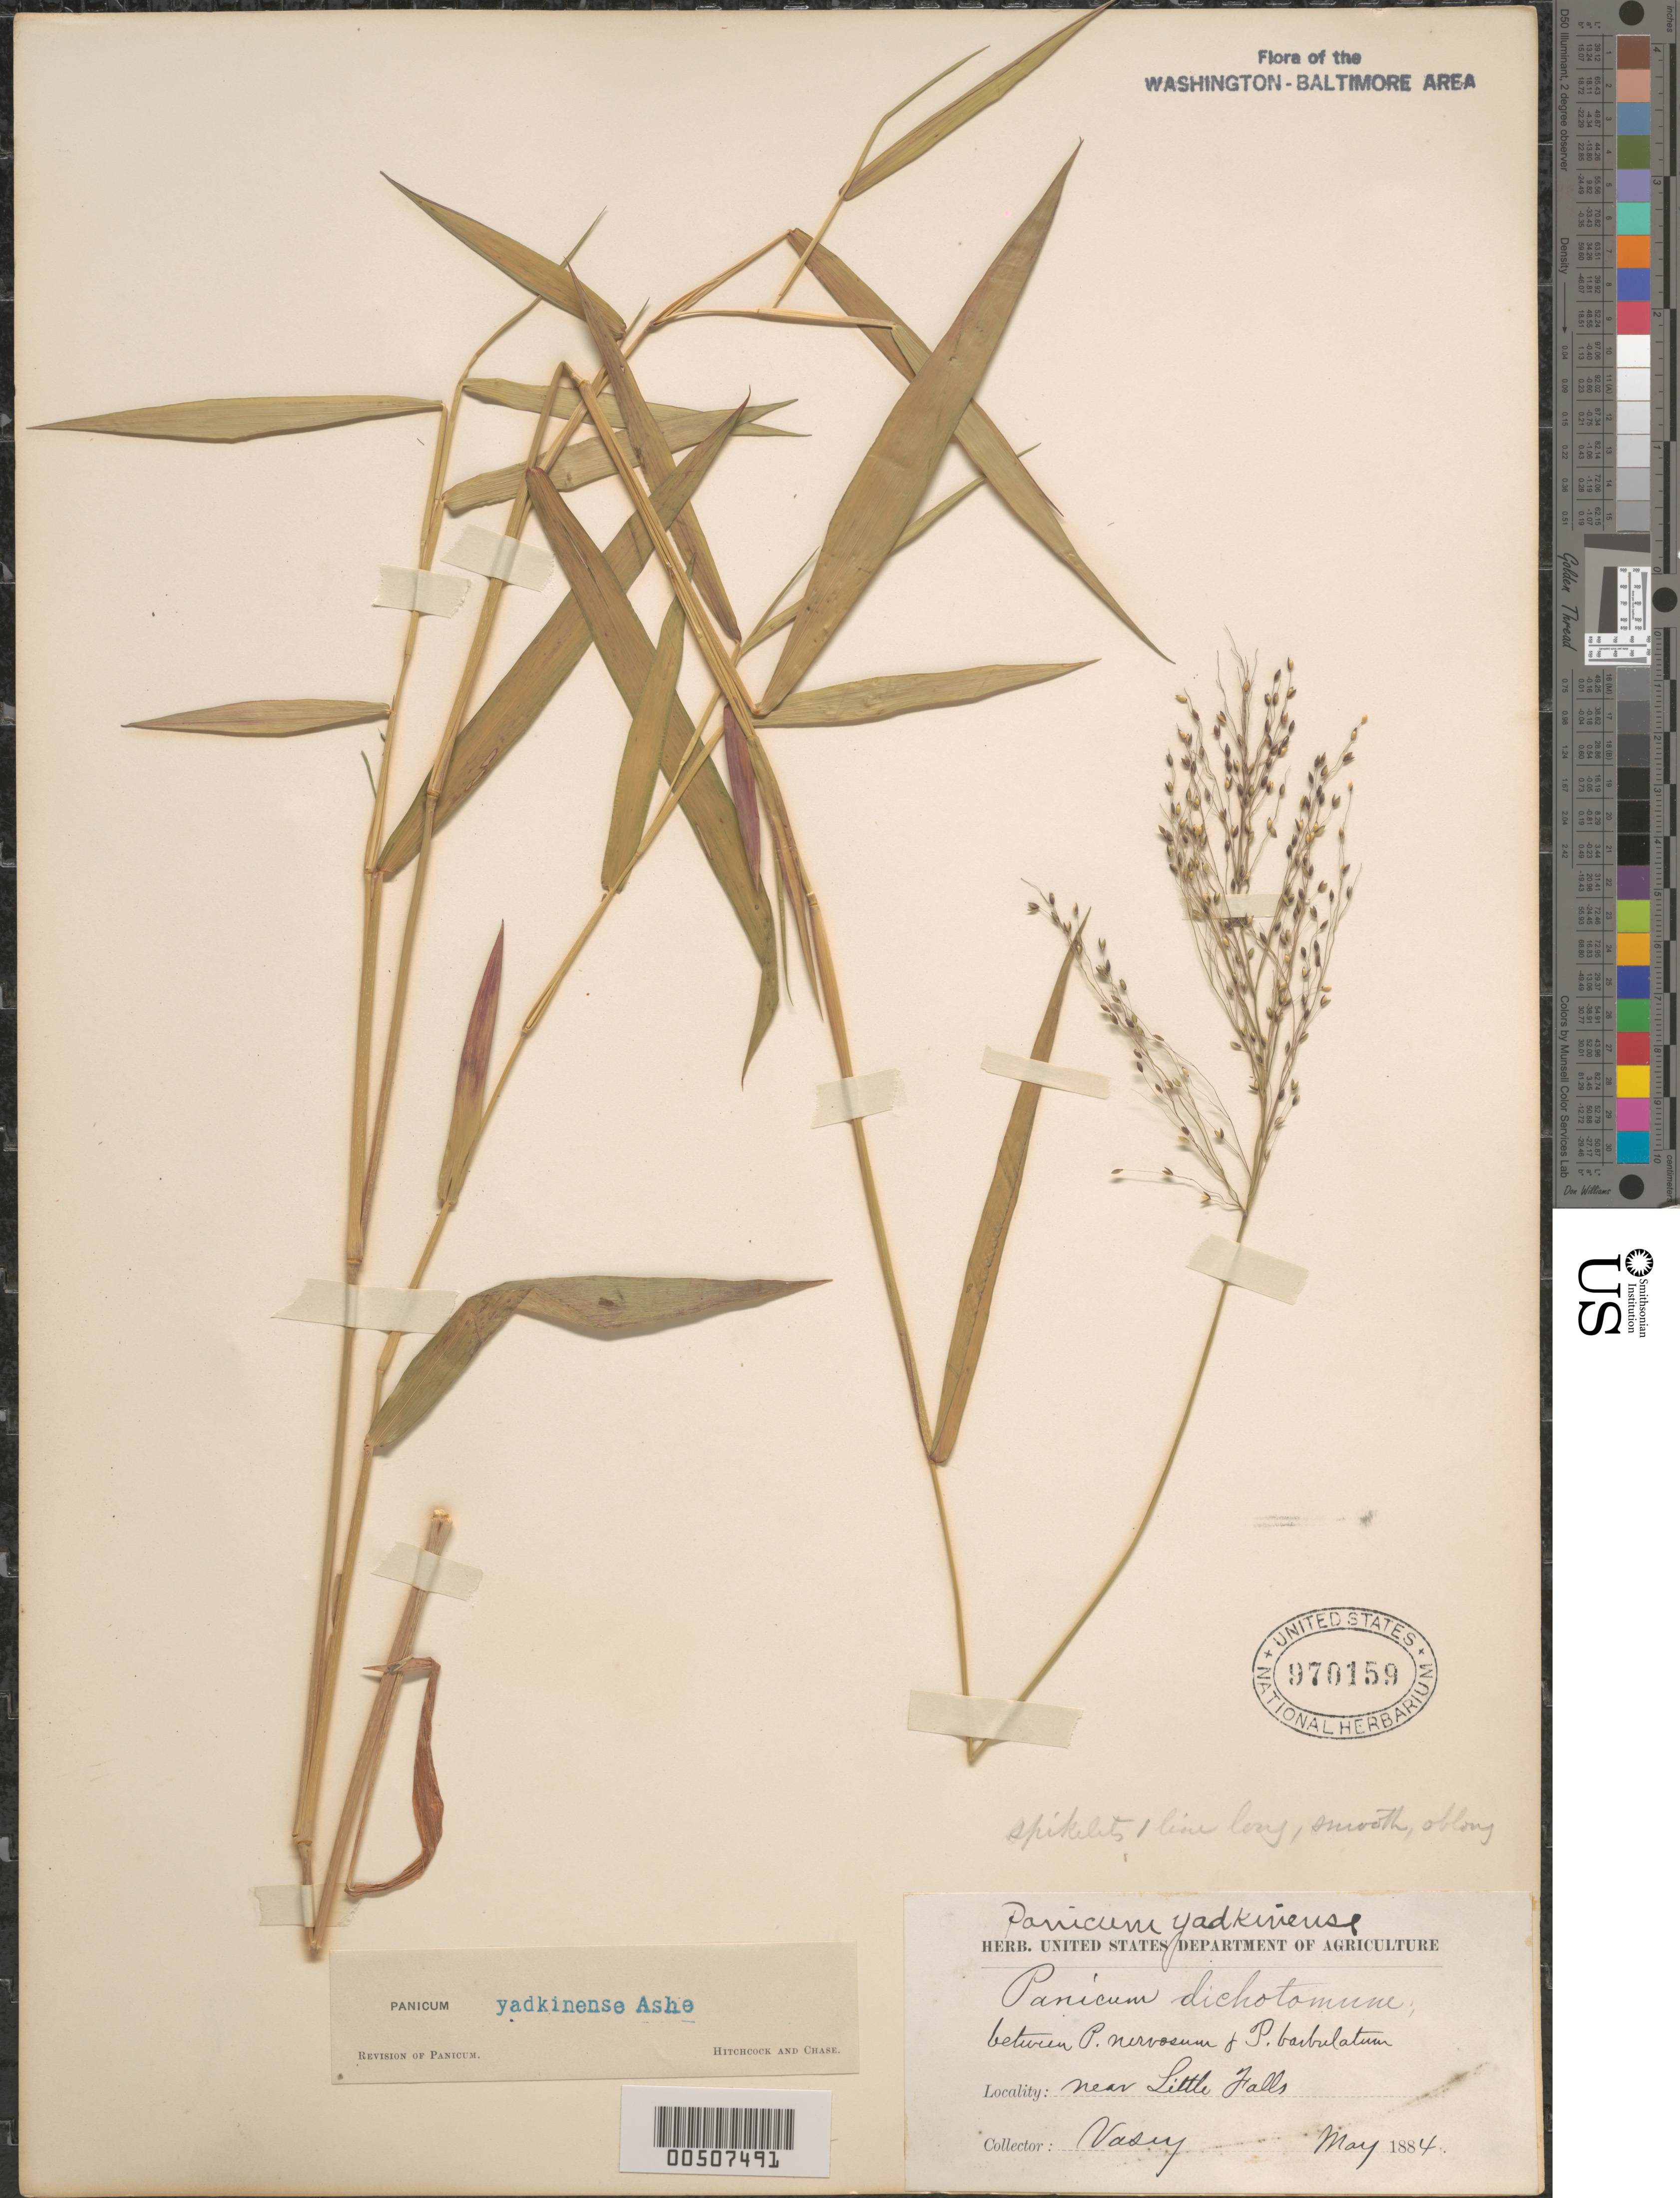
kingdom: Plantae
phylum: Tracheophyta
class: Liliopsida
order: Poales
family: Poaceae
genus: Dichanthelium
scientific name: Dichanthelium dichotomum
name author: (L.) Gould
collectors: G. Vasey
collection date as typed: May 1884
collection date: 1884-05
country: United States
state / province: Maryland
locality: Near Little Falls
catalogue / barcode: US 970159